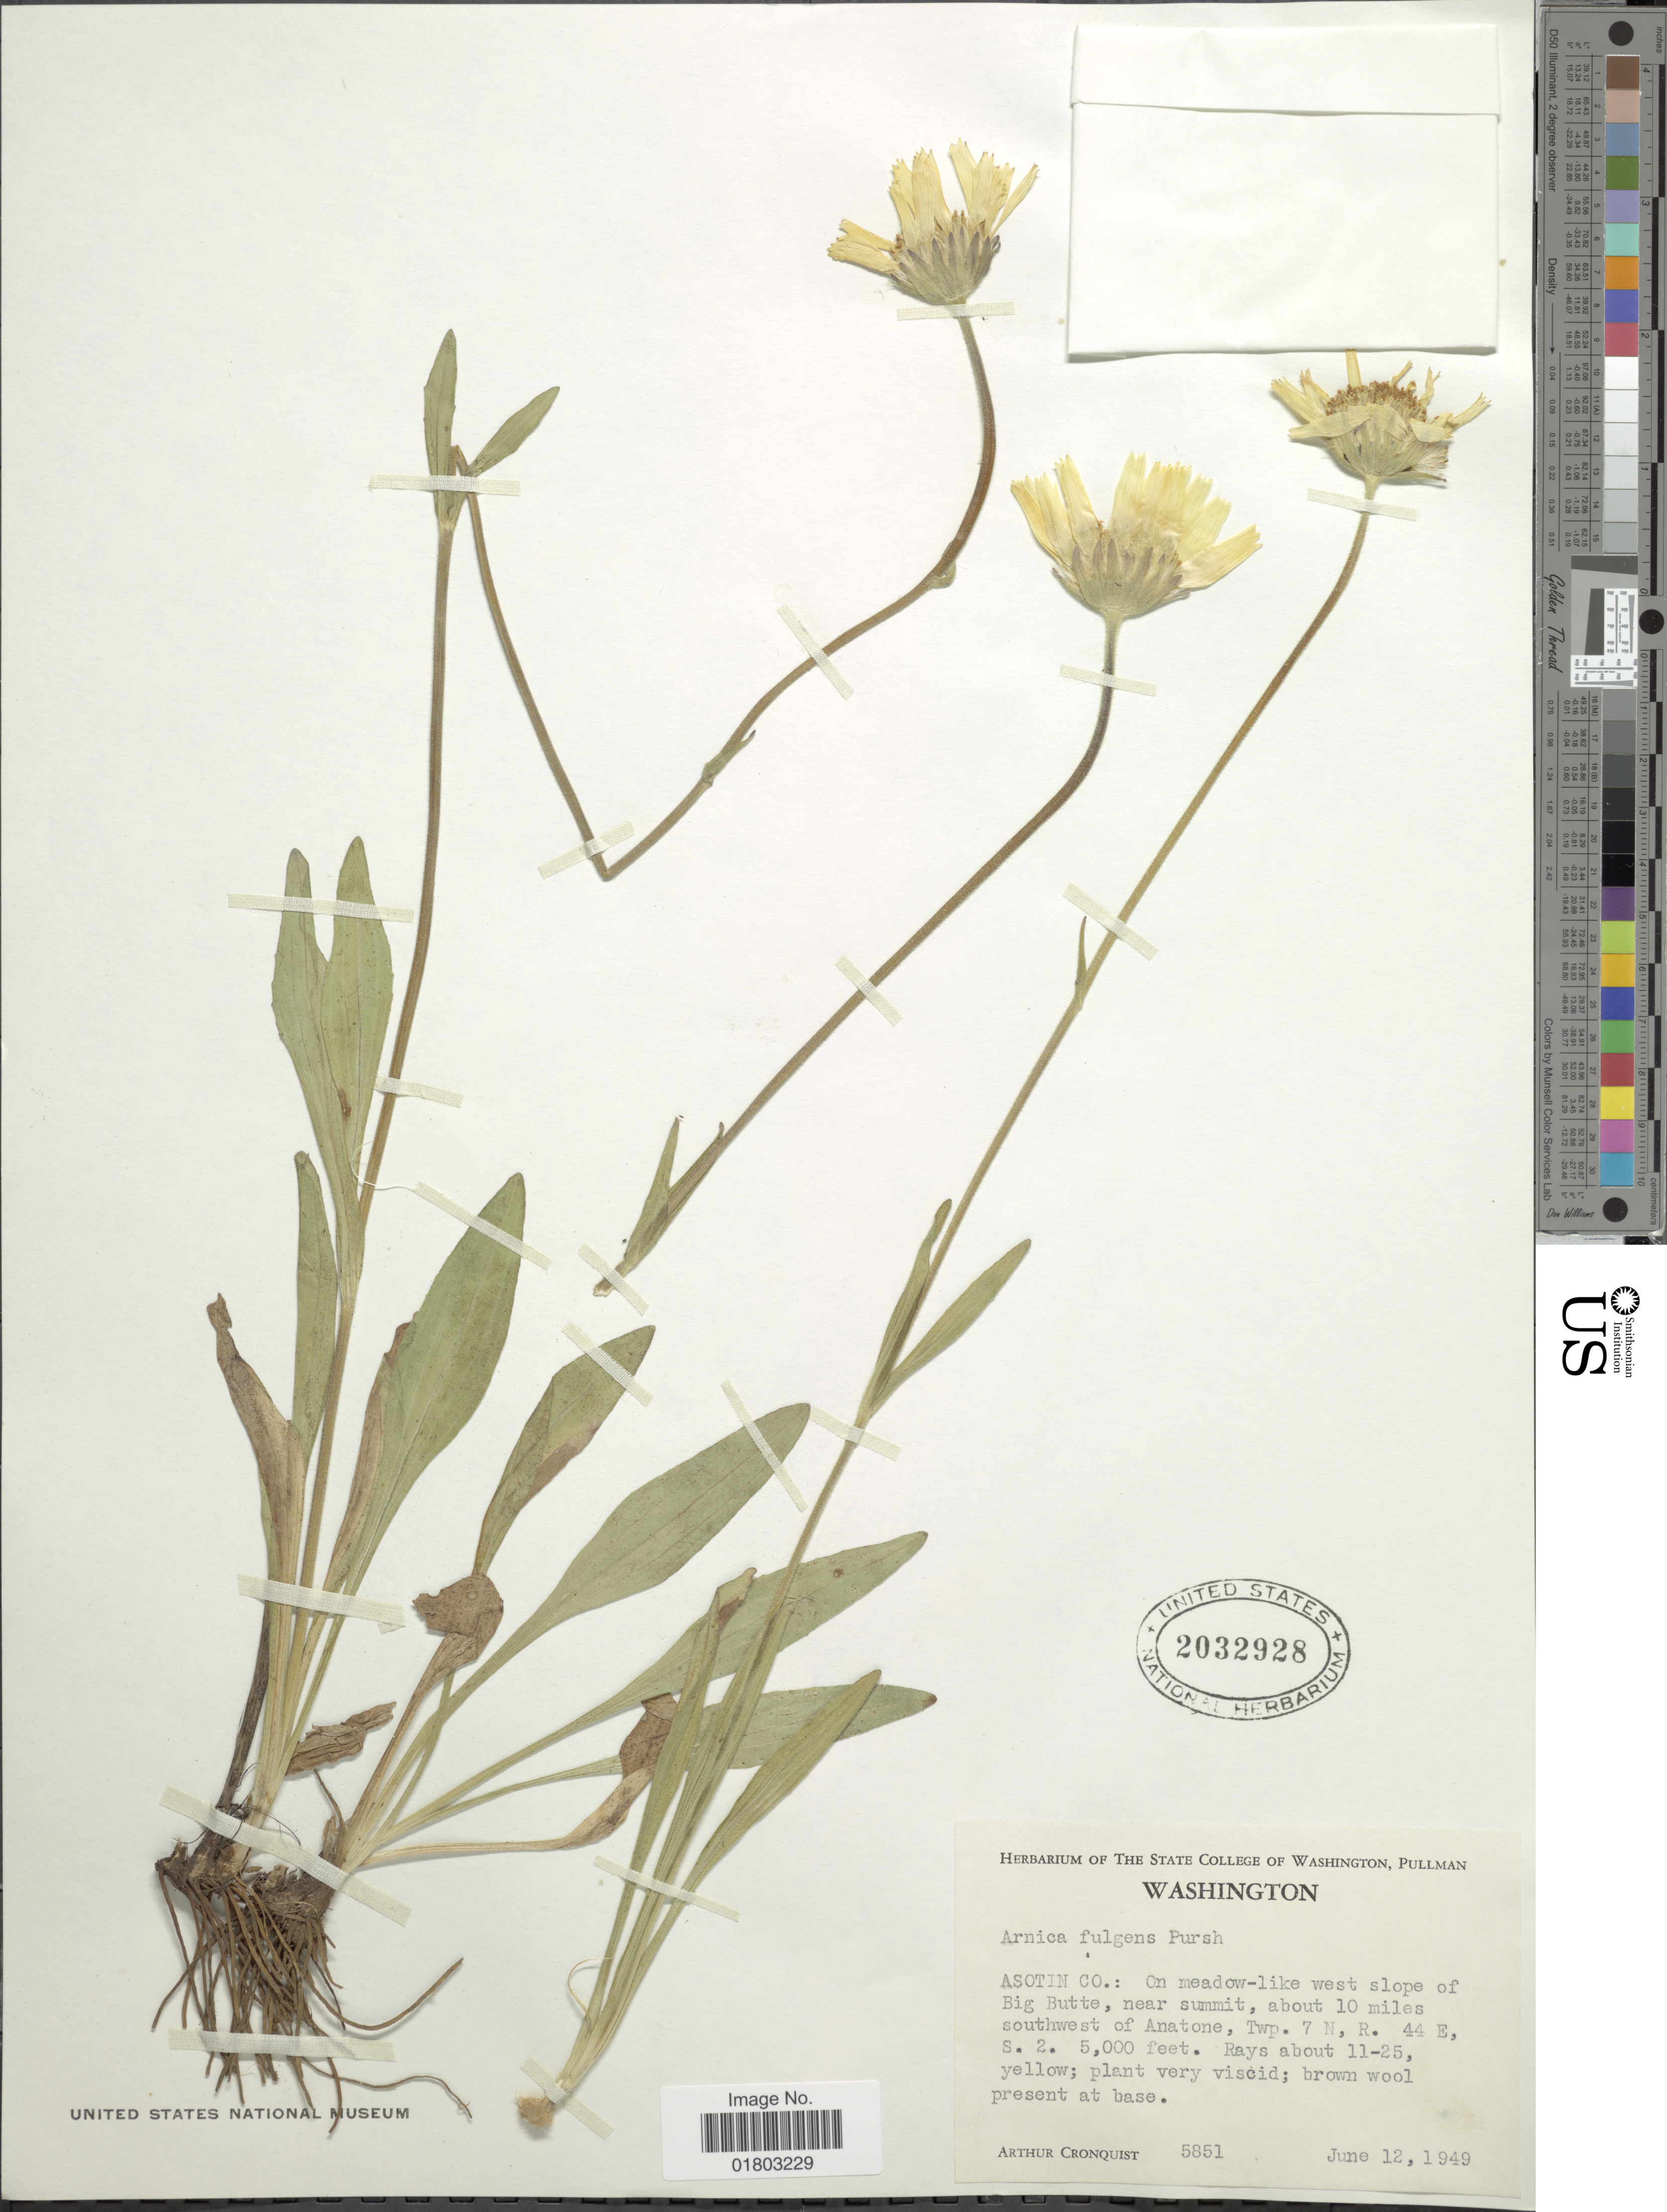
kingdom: Plantae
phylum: Tracheophyta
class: Magnoliopsida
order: Asterales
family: Asteraceae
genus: Arnica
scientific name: Arnica fulgens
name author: Pursh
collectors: A. J. Cronquist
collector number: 5851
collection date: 1949-06-12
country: United States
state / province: Washington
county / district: Asotin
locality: Asotin Co: On meadow-like west slope of Big Butte, near summit, about 10 miles southwest of Anatone, Twp 7 N, R. 44 E, S. 2.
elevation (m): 1524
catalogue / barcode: US 2032928